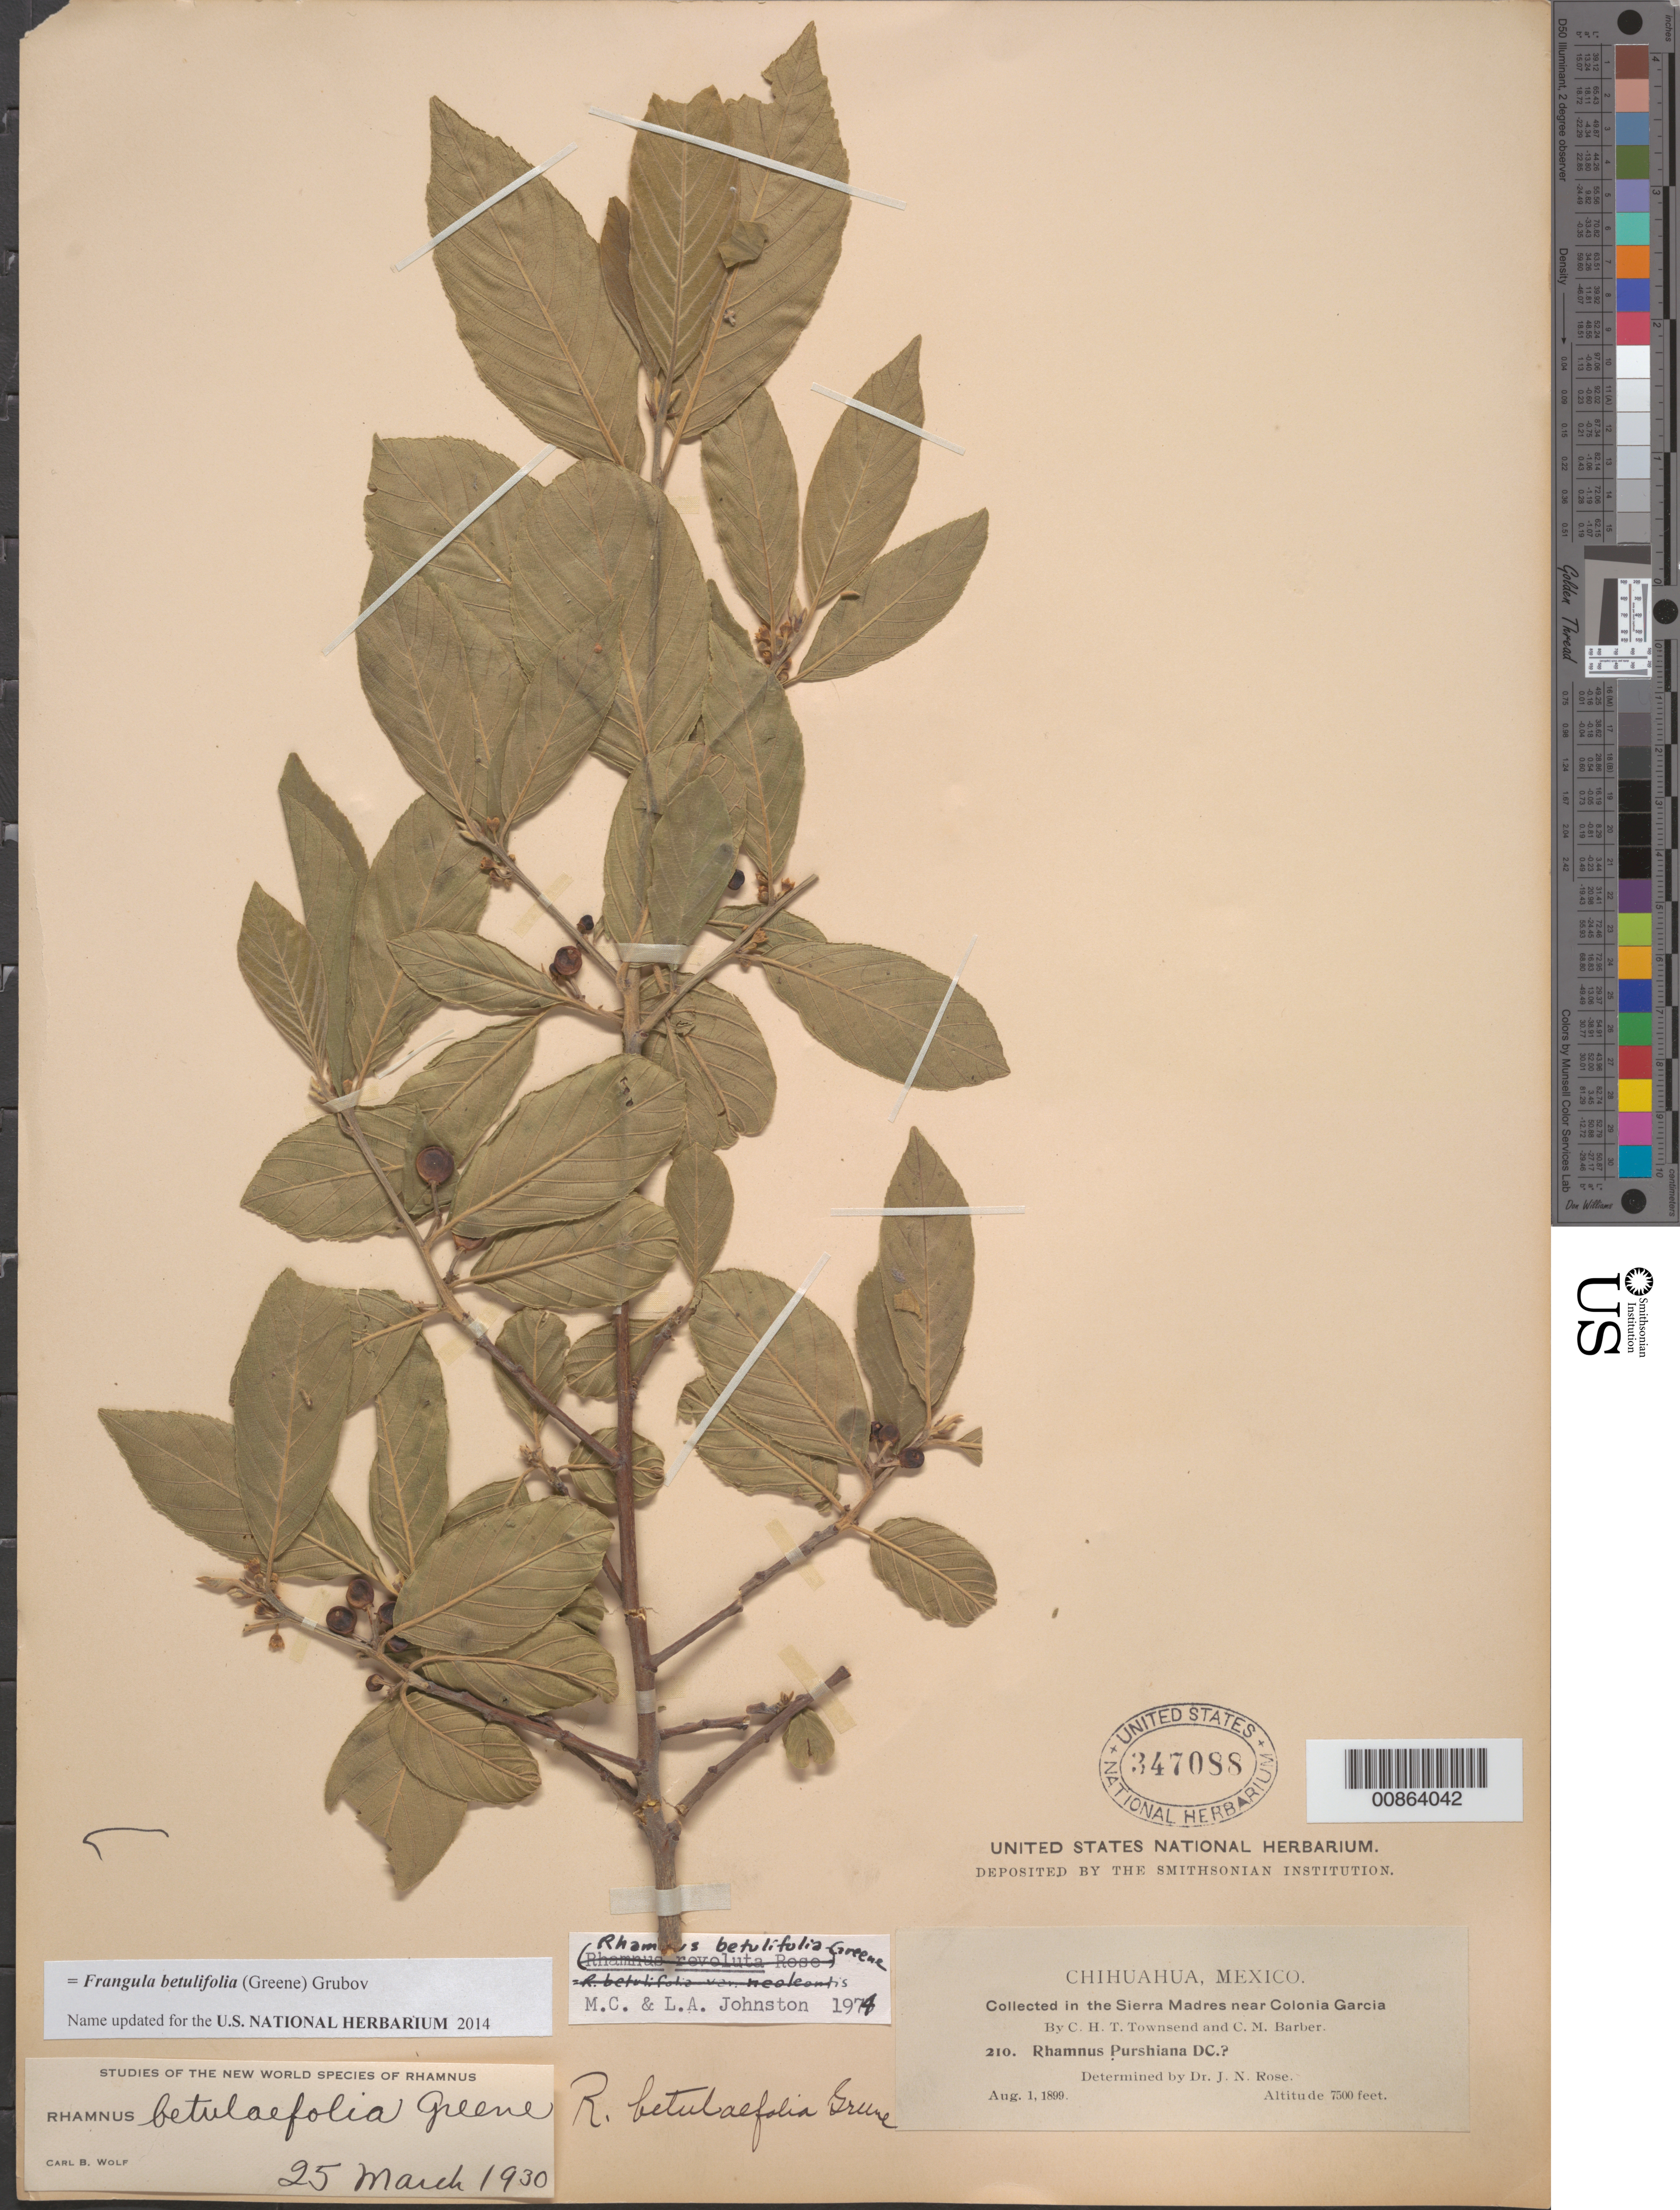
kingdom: Plantae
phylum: Tracheophyta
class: Magnoliopsida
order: Rosales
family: Rhamnaceae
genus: Frangula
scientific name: Frangula betulifolia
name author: (Greene) Grubov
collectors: C. H. T. Townsend & C. Barber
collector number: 210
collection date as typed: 01 Aug 1899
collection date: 1899-08-01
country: Mexico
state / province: Chihuahua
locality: Sierra Madre near Colonia García.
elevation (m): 2286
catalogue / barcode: US 347088